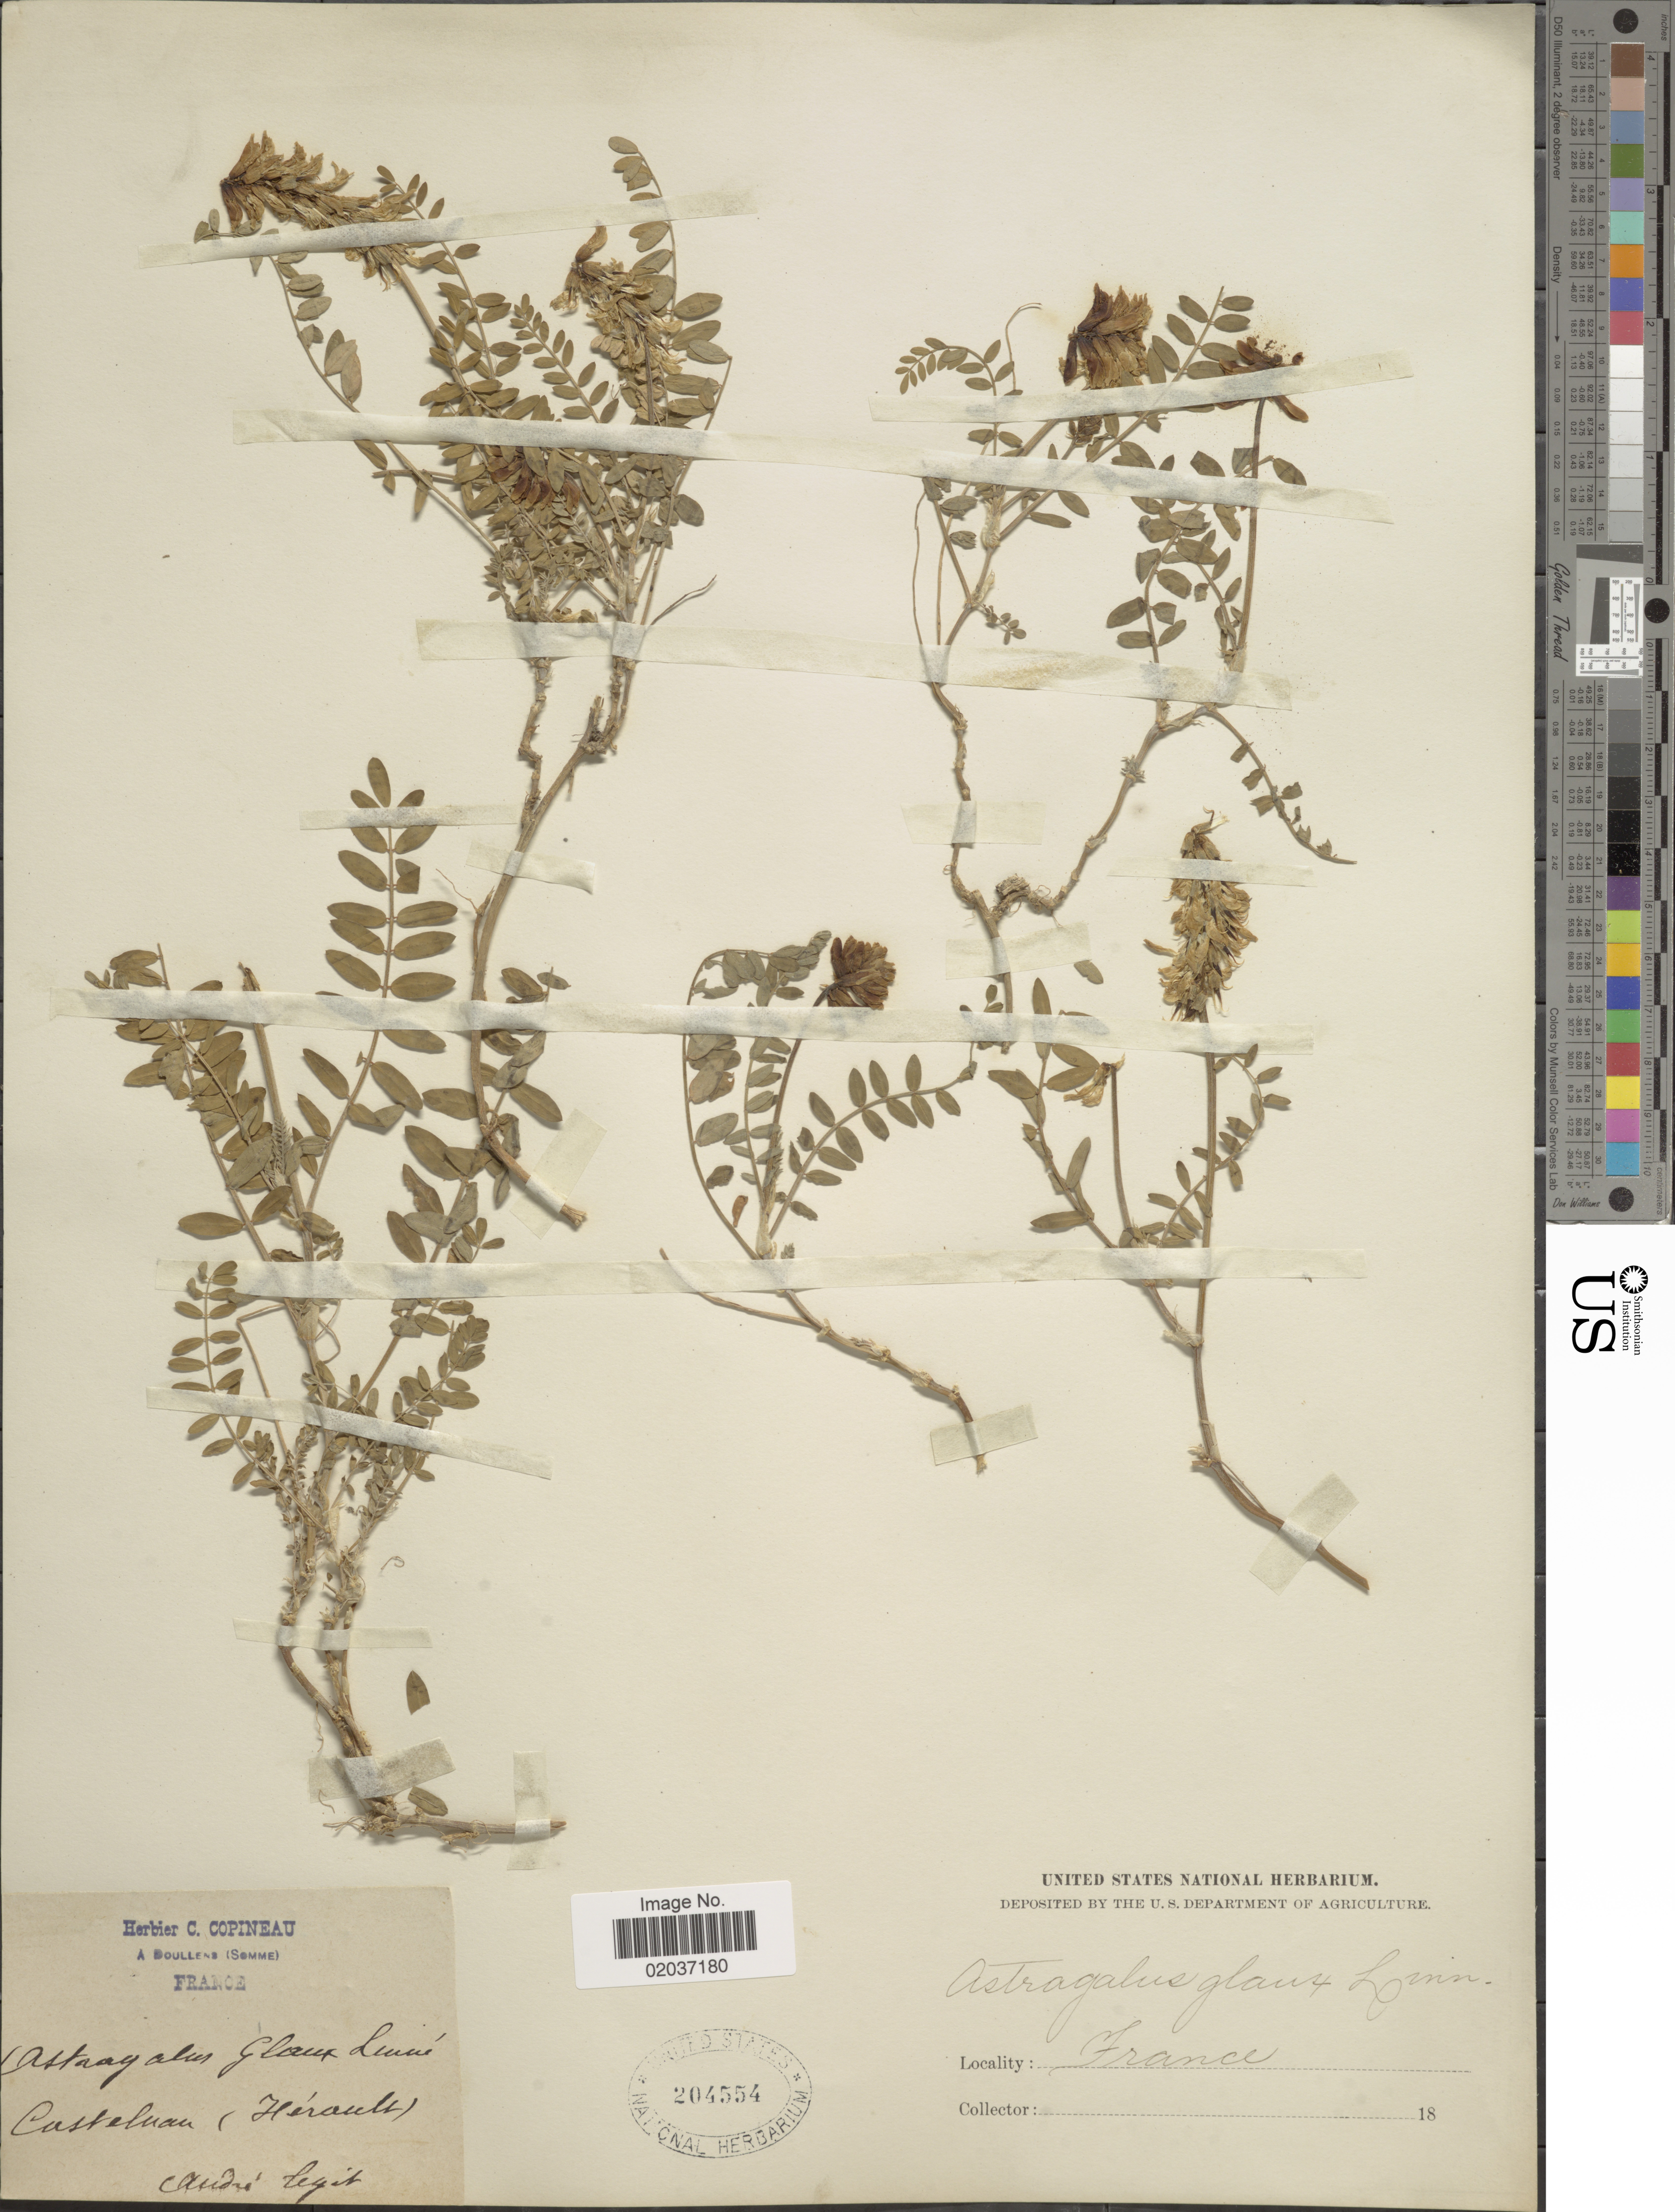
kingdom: Plantae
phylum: Tracheophyta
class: Magnoliopsida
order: Fabales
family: Fabaceae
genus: Astragalus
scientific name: Astragalus glaux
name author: L.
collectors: Caudre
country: France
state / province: Occitanie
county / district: Hérault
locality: Castelnau (Hérault)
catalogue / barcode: US 204554